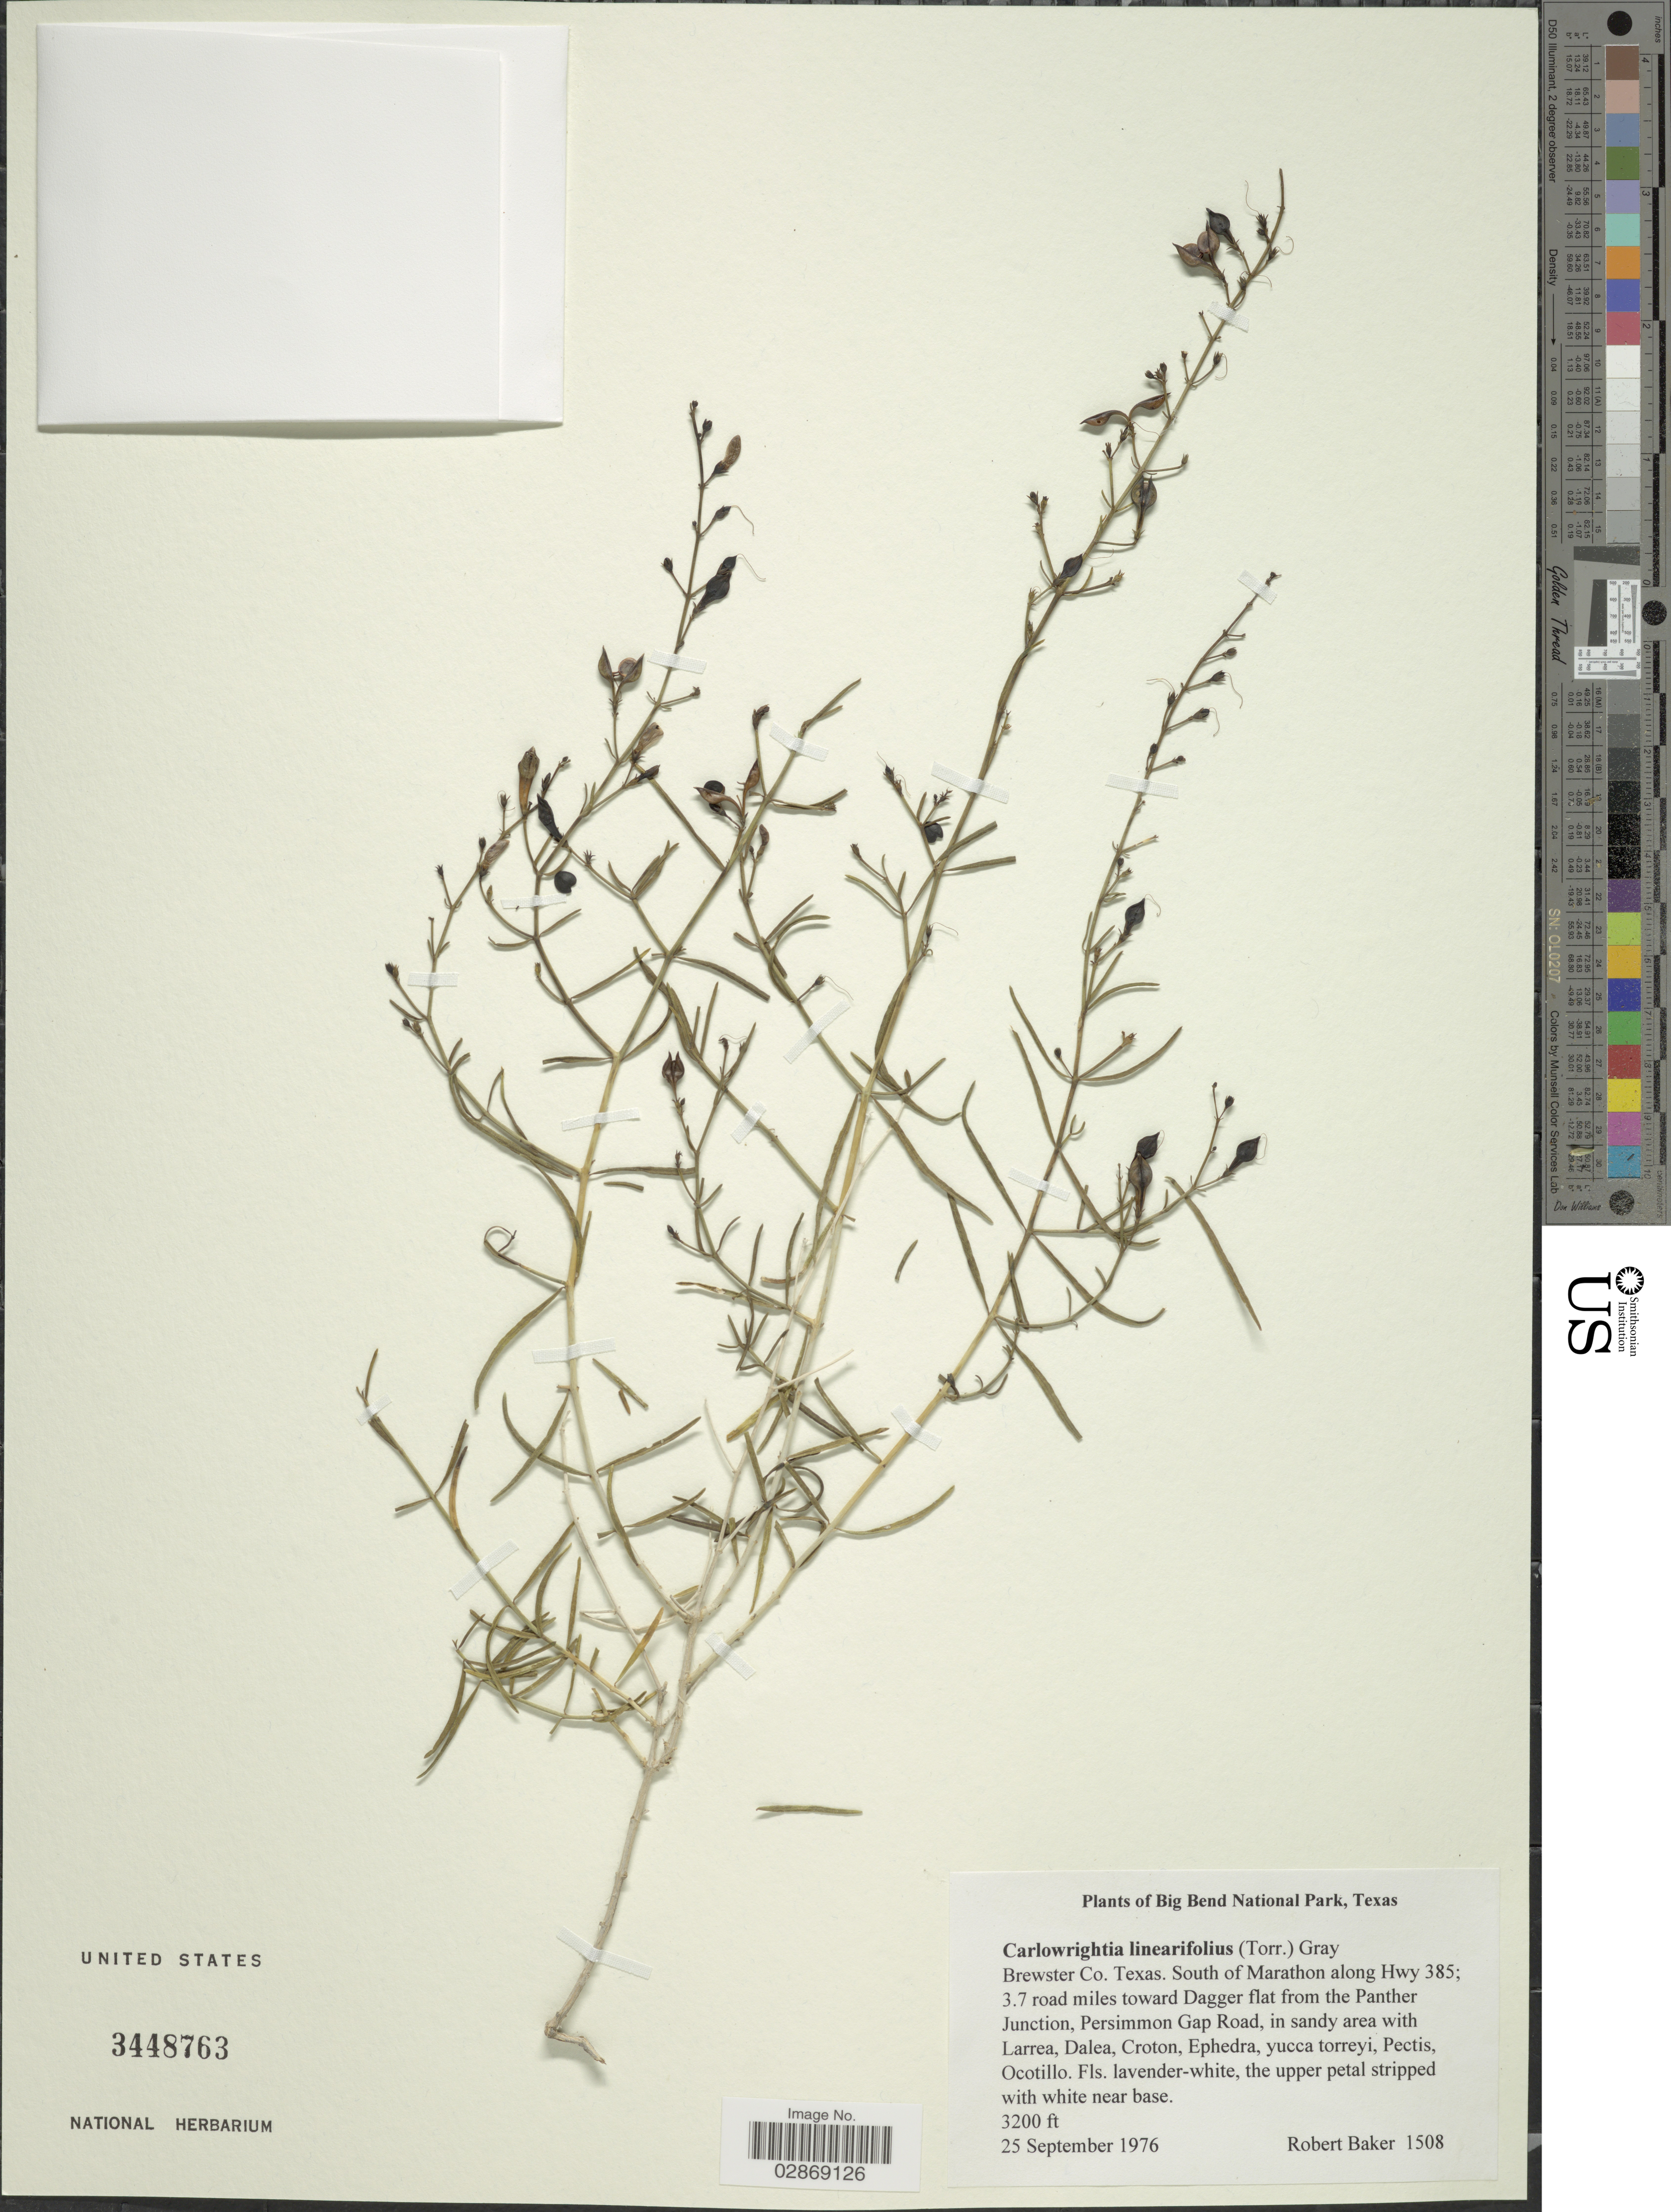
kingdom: Plantae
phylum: Tracheophyta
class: Magnoliopsida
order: Lamiales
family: Acanthaceae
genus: Carlowrightia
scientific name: Carlowrightia linearifolia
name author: (Torr.) A. Gray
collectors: R. Baker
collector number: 1508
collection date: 1976-09-25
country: United States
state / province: Texas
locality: Big Bend National Park. Brewster Co. South of Marathon along Hwy 385; 3.7 road miles toward Dagger flat from the Panther Junction, Persimmon Gap Road.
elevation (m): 975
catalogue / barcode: US 3448763